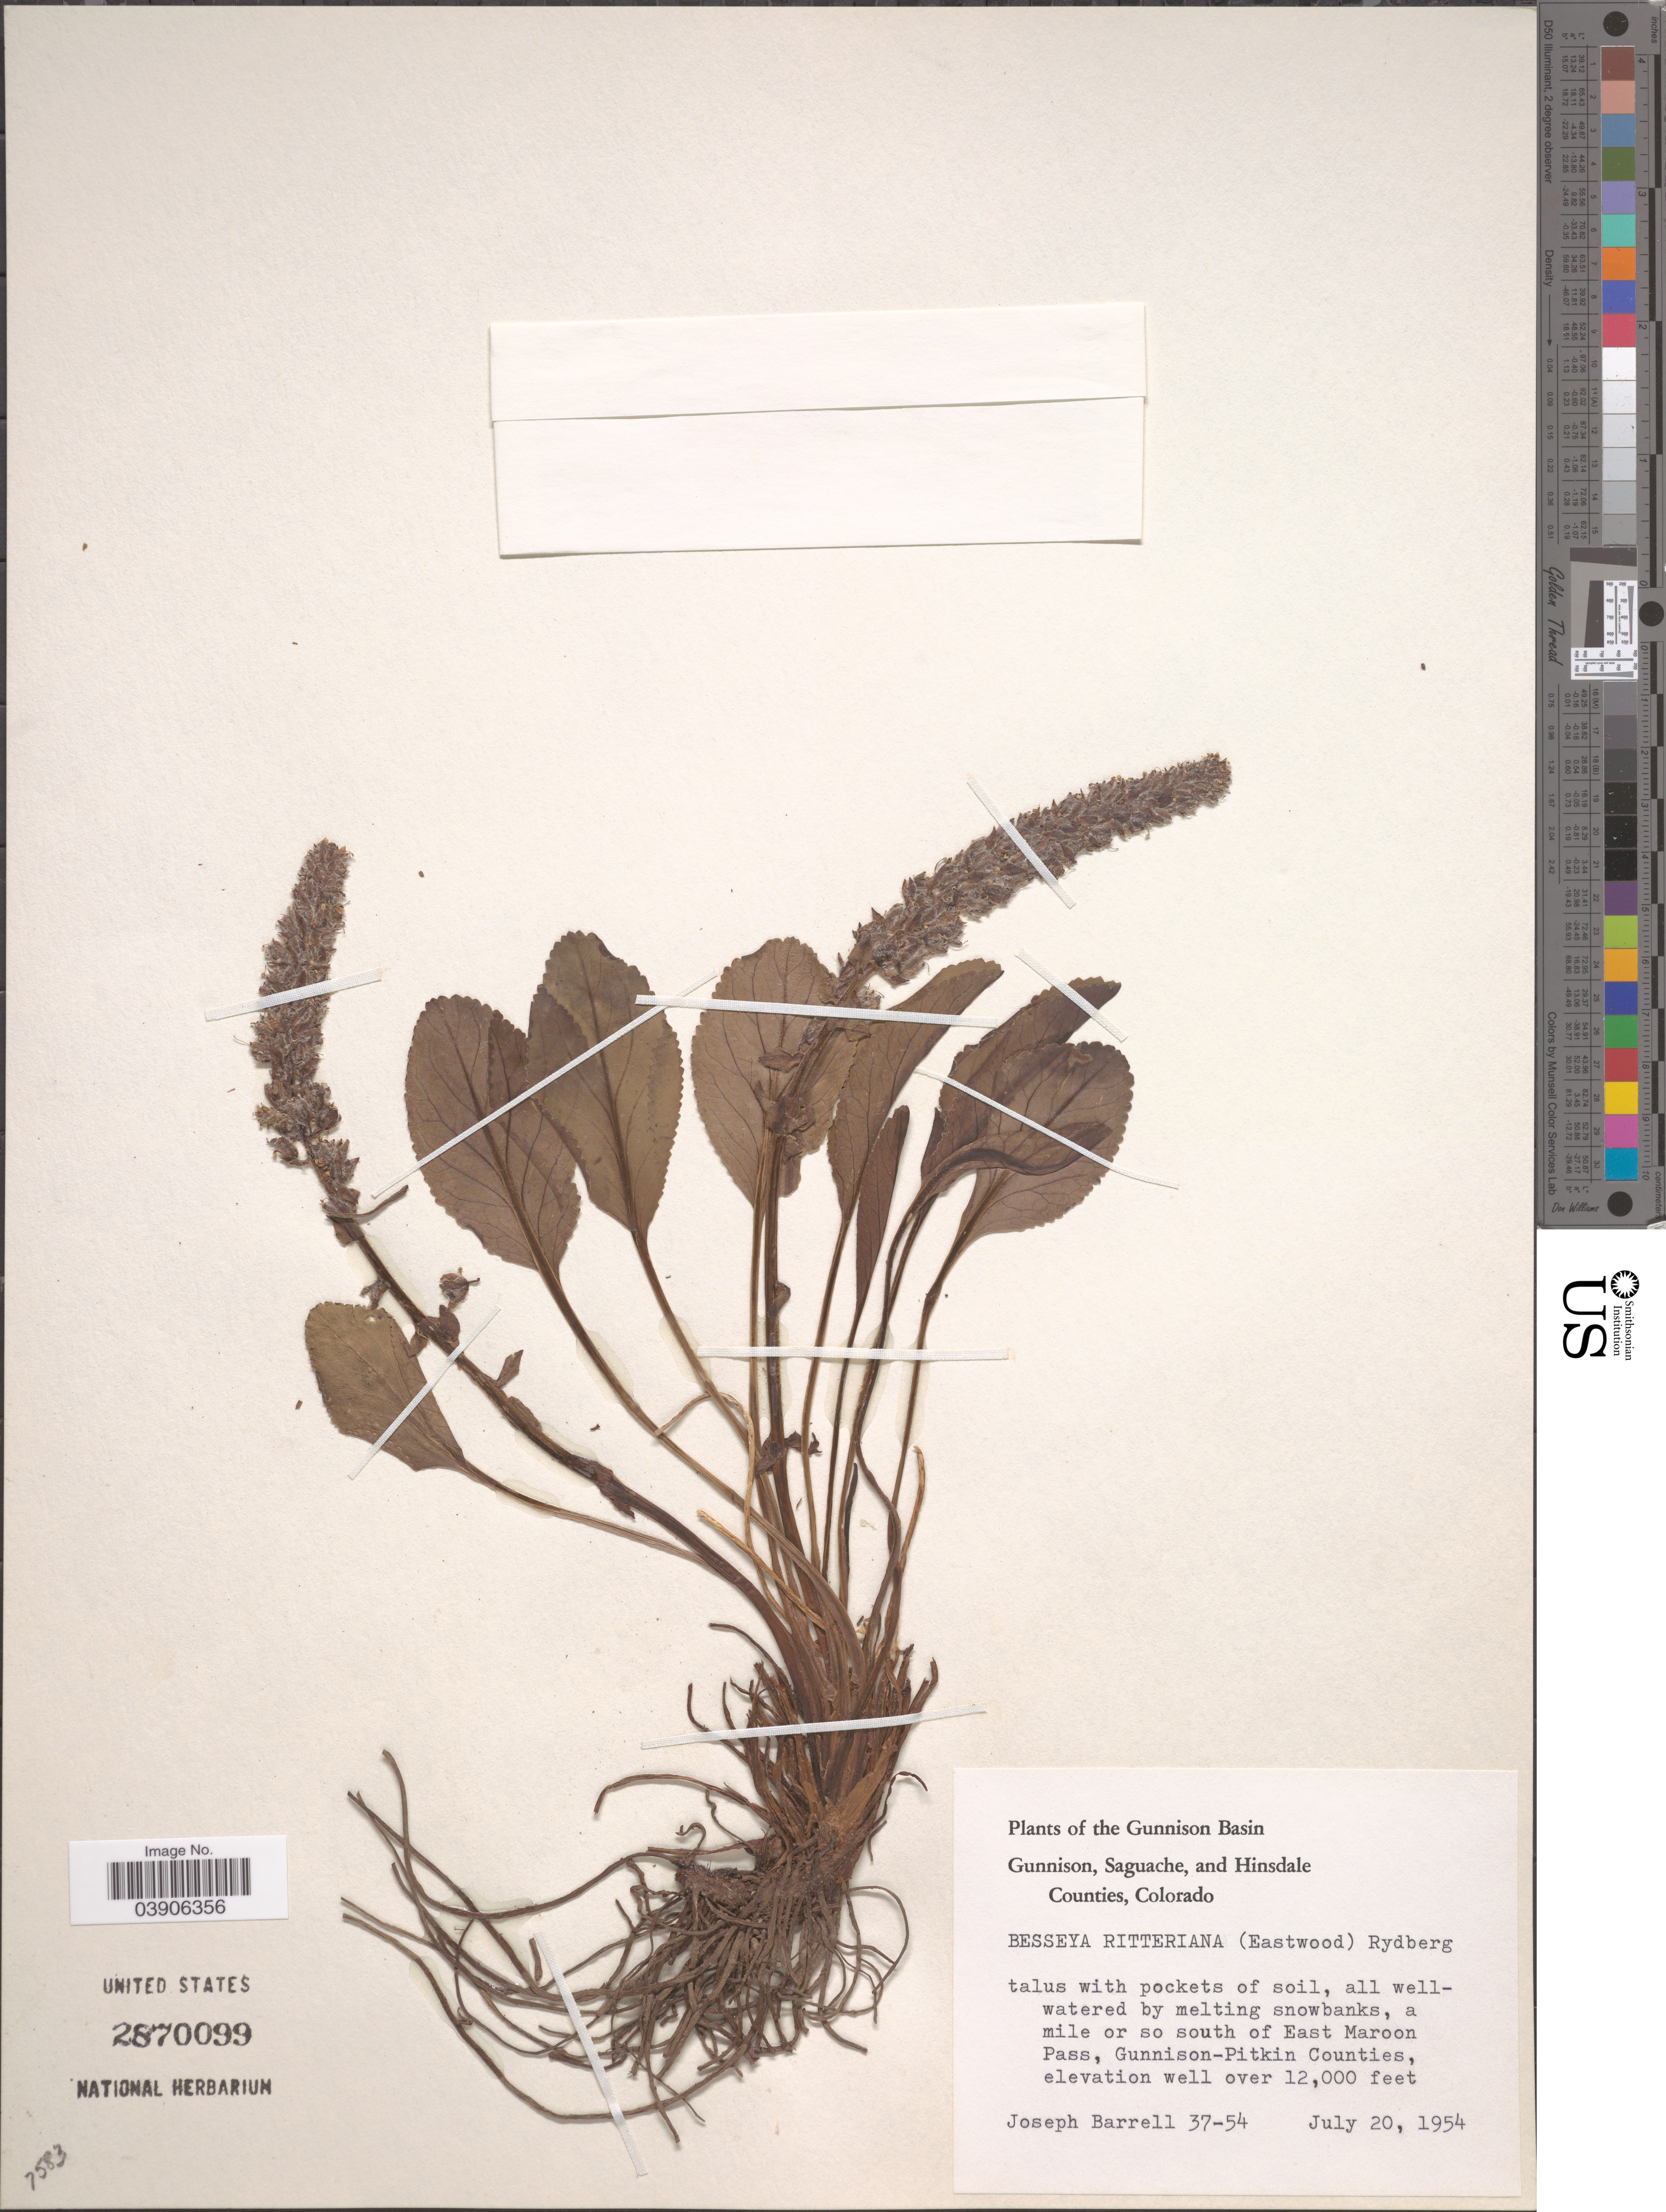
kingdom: Plantae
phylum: Tracheophyta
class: Magnoliopsida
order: Lamiales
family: Plantaginaceae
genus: Synthyris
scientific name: Synthyris ritteriana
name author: Eastw.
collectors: J. Barrell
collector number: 37-54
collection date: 1954-07-20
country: United States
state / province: Colorado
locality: The Gunnison Basin. A mile or so south of East Maroon Pass, Gunnison-Pitkin Counties.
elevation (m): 3658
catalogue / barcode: US 2870099